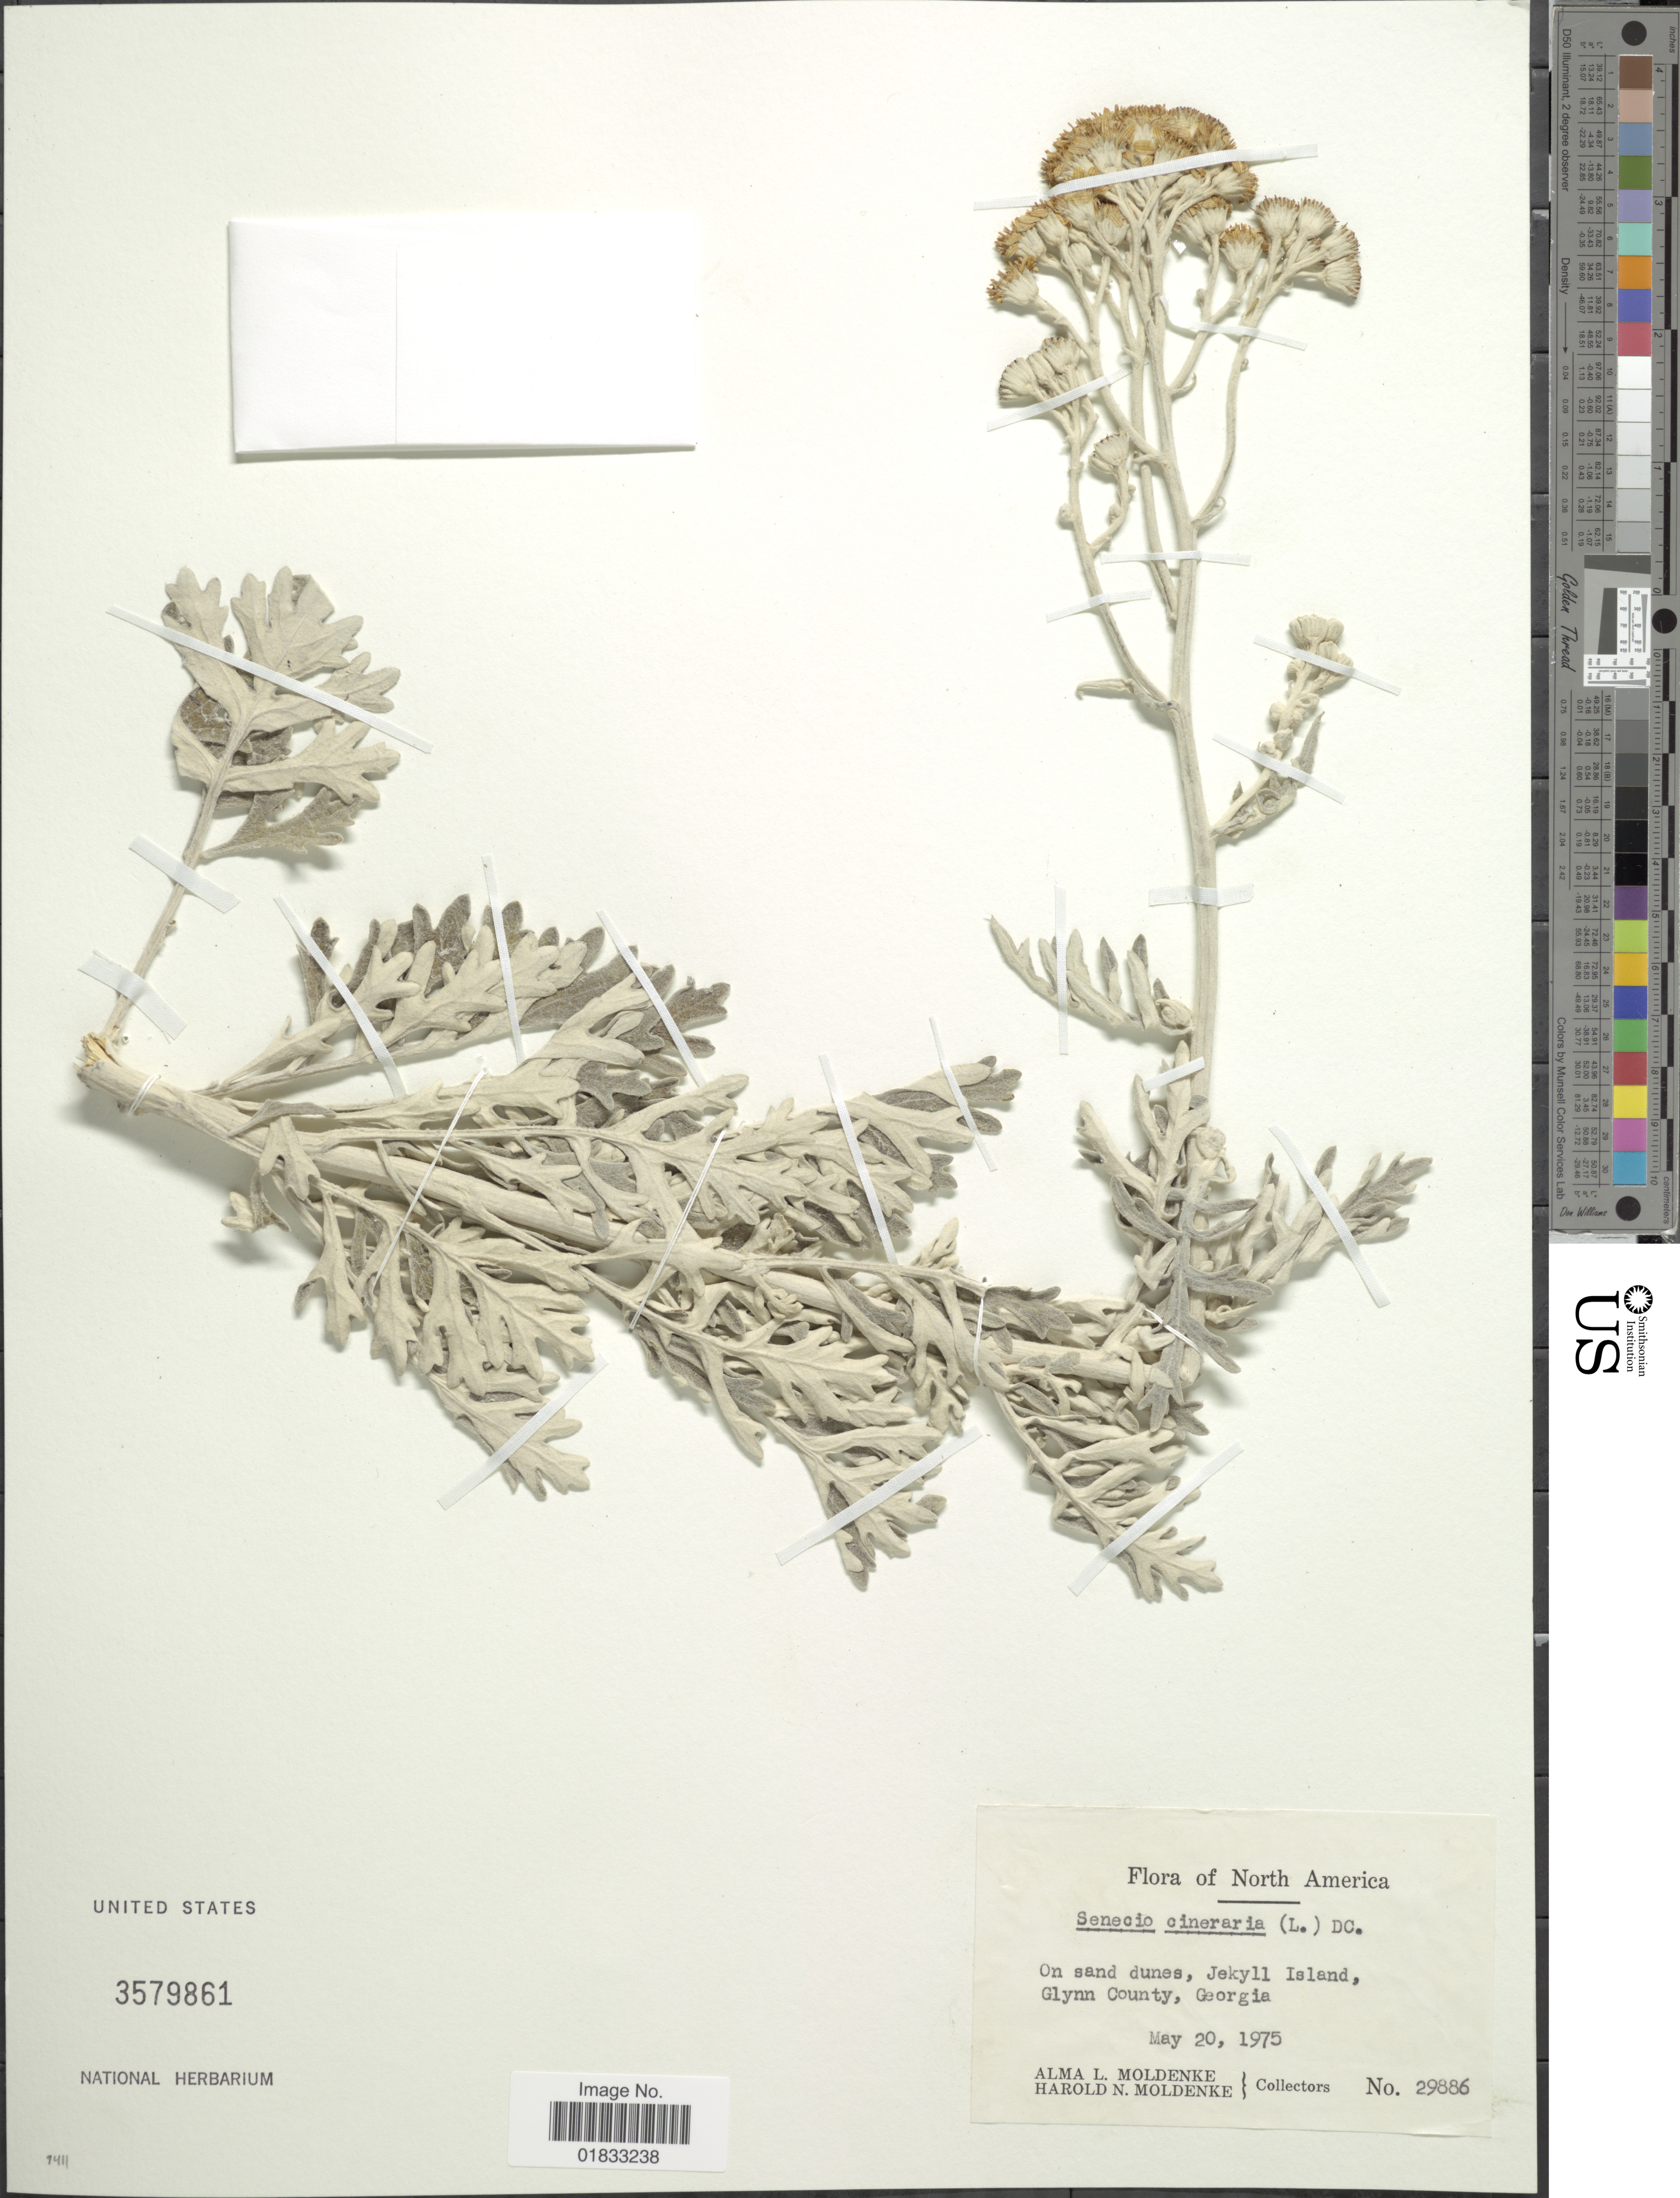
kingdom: Plantae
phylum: Tracheophyta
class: Magnoliopsida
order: Asterales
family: Asteraceae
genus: Jacobaea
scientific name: Jacobaea maritima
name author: (L.) Pelser & Meijden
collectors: A. L. Moldenke & H. N. Moldenke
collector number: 29886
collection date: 1975-05-20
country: United States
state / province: Georgia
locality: Jekyll Island, Glynn County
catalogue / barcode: US 3579861